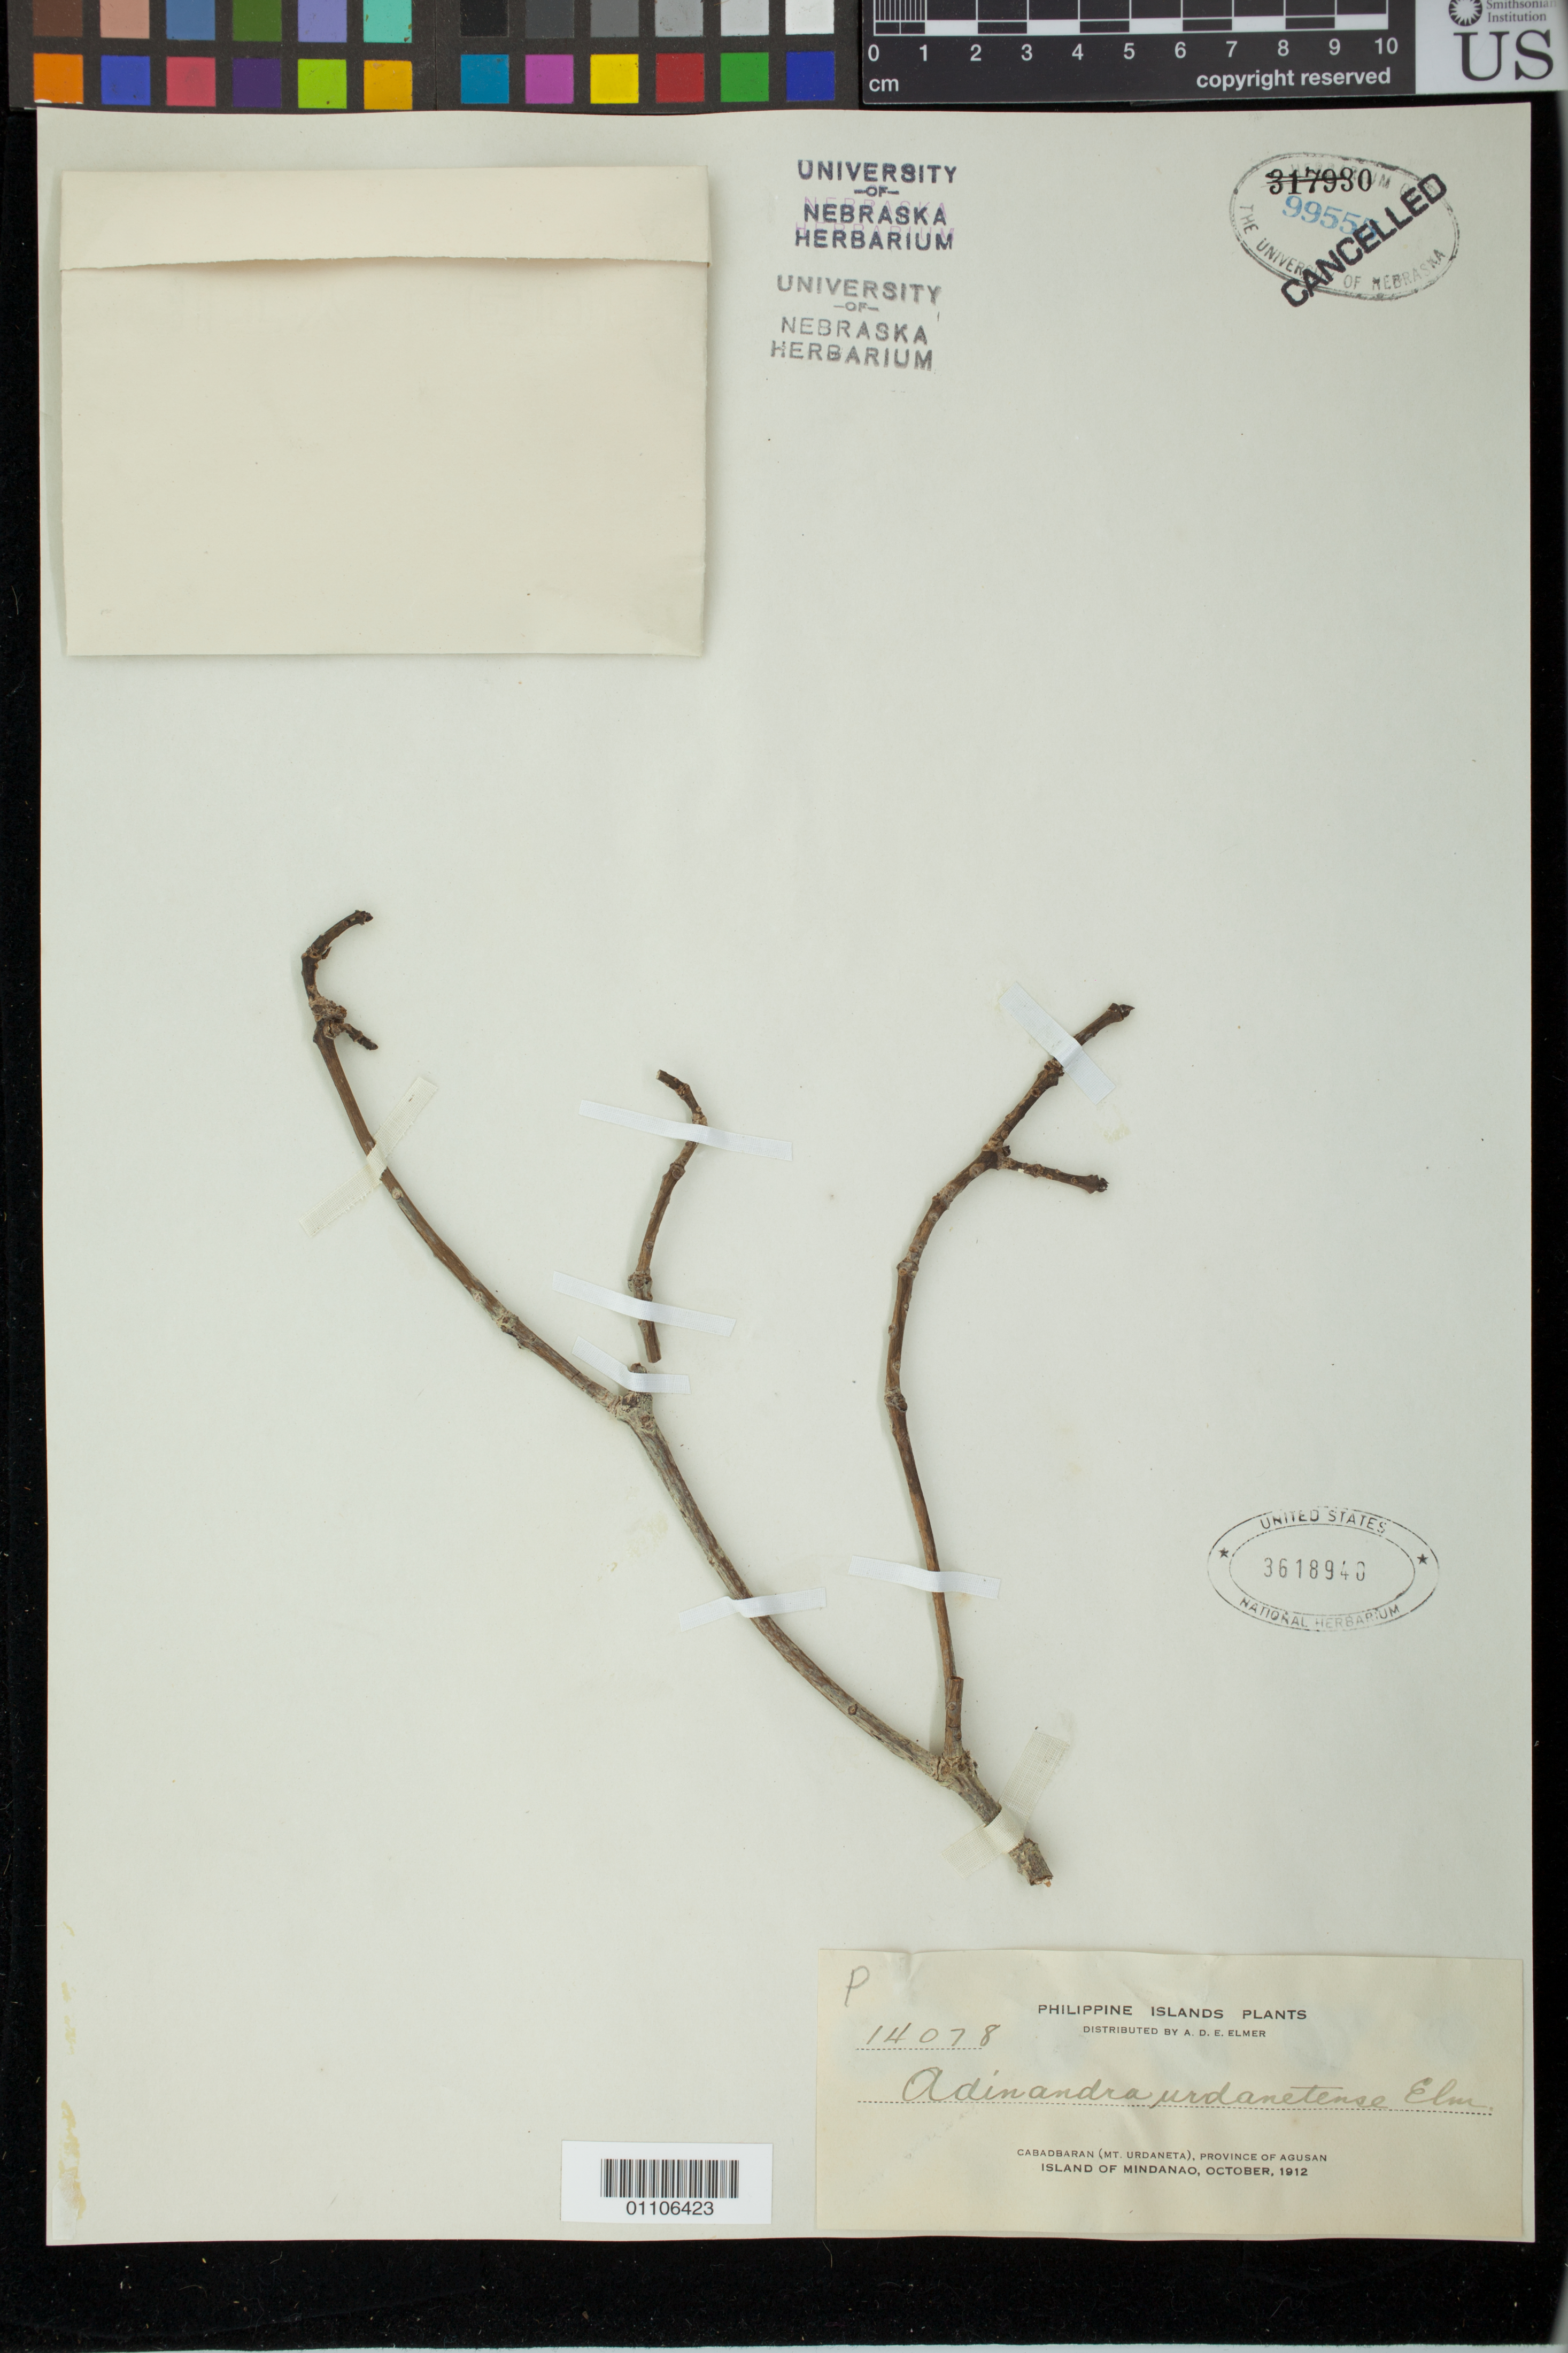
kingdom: Plantae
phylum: Tracheophyta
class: Magnoliopsida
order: Ericales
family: Pentaphylacaceae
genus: Adinandra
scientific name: Adinandra urdanetensis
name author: Elmer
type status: Isolectotype; Type Collection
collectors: A. D. E. Elmer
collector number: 14078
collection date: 1912-10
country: Philippines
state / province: Caraga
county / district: Agusan del Norte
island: Mindanao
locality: Cabadbaran (Mt. Urdaneta), Province of Agusan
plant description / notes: Specimen ex University of Nebraska Herbarium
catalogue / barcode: US 3618940